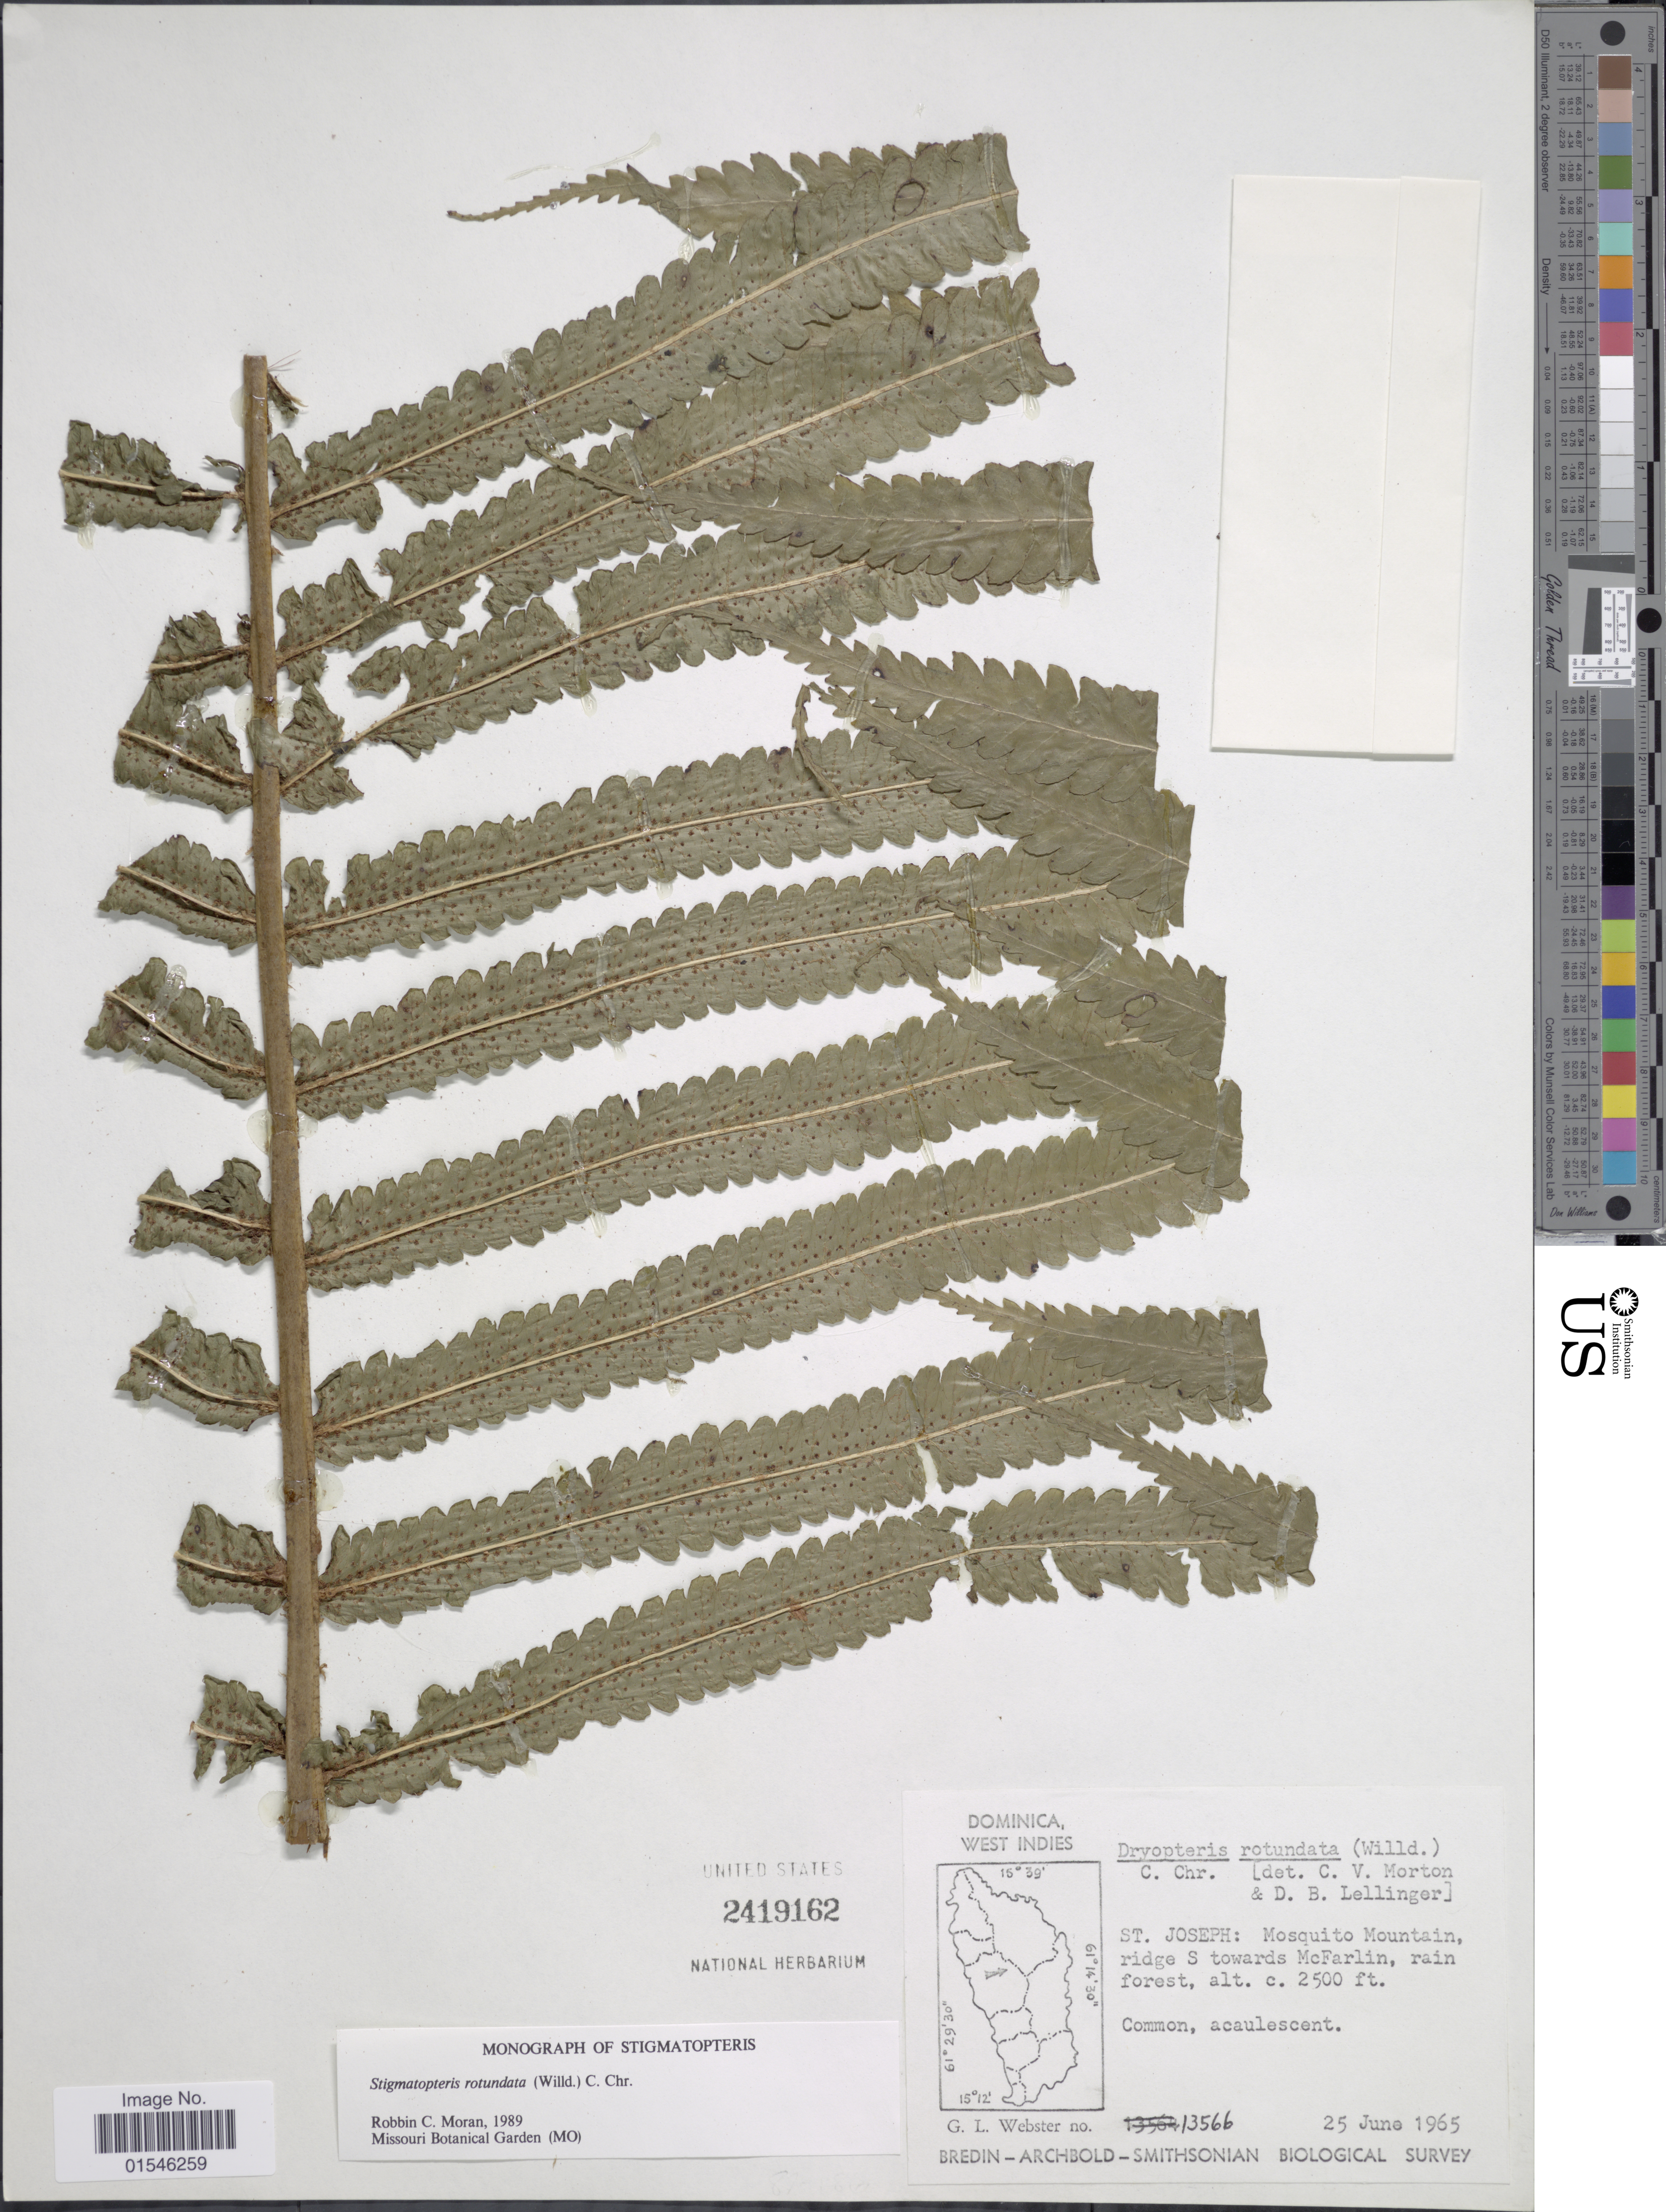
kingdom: Plantae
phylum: Tracheophyta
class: Polypodiopsida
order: Polypodiales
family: Dryopteridaceae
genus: Stigmatopteris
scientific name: Stigmatopteris rotundata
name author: (Willd.) C. Chr.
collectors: G. L. Webster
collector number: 13566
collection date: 1965-06-25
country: Dominica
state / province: St. Joseph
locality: St Joseph: Mosquito Mountain, ridge S toward McFarlin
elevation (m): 762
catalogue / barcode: US 2419162